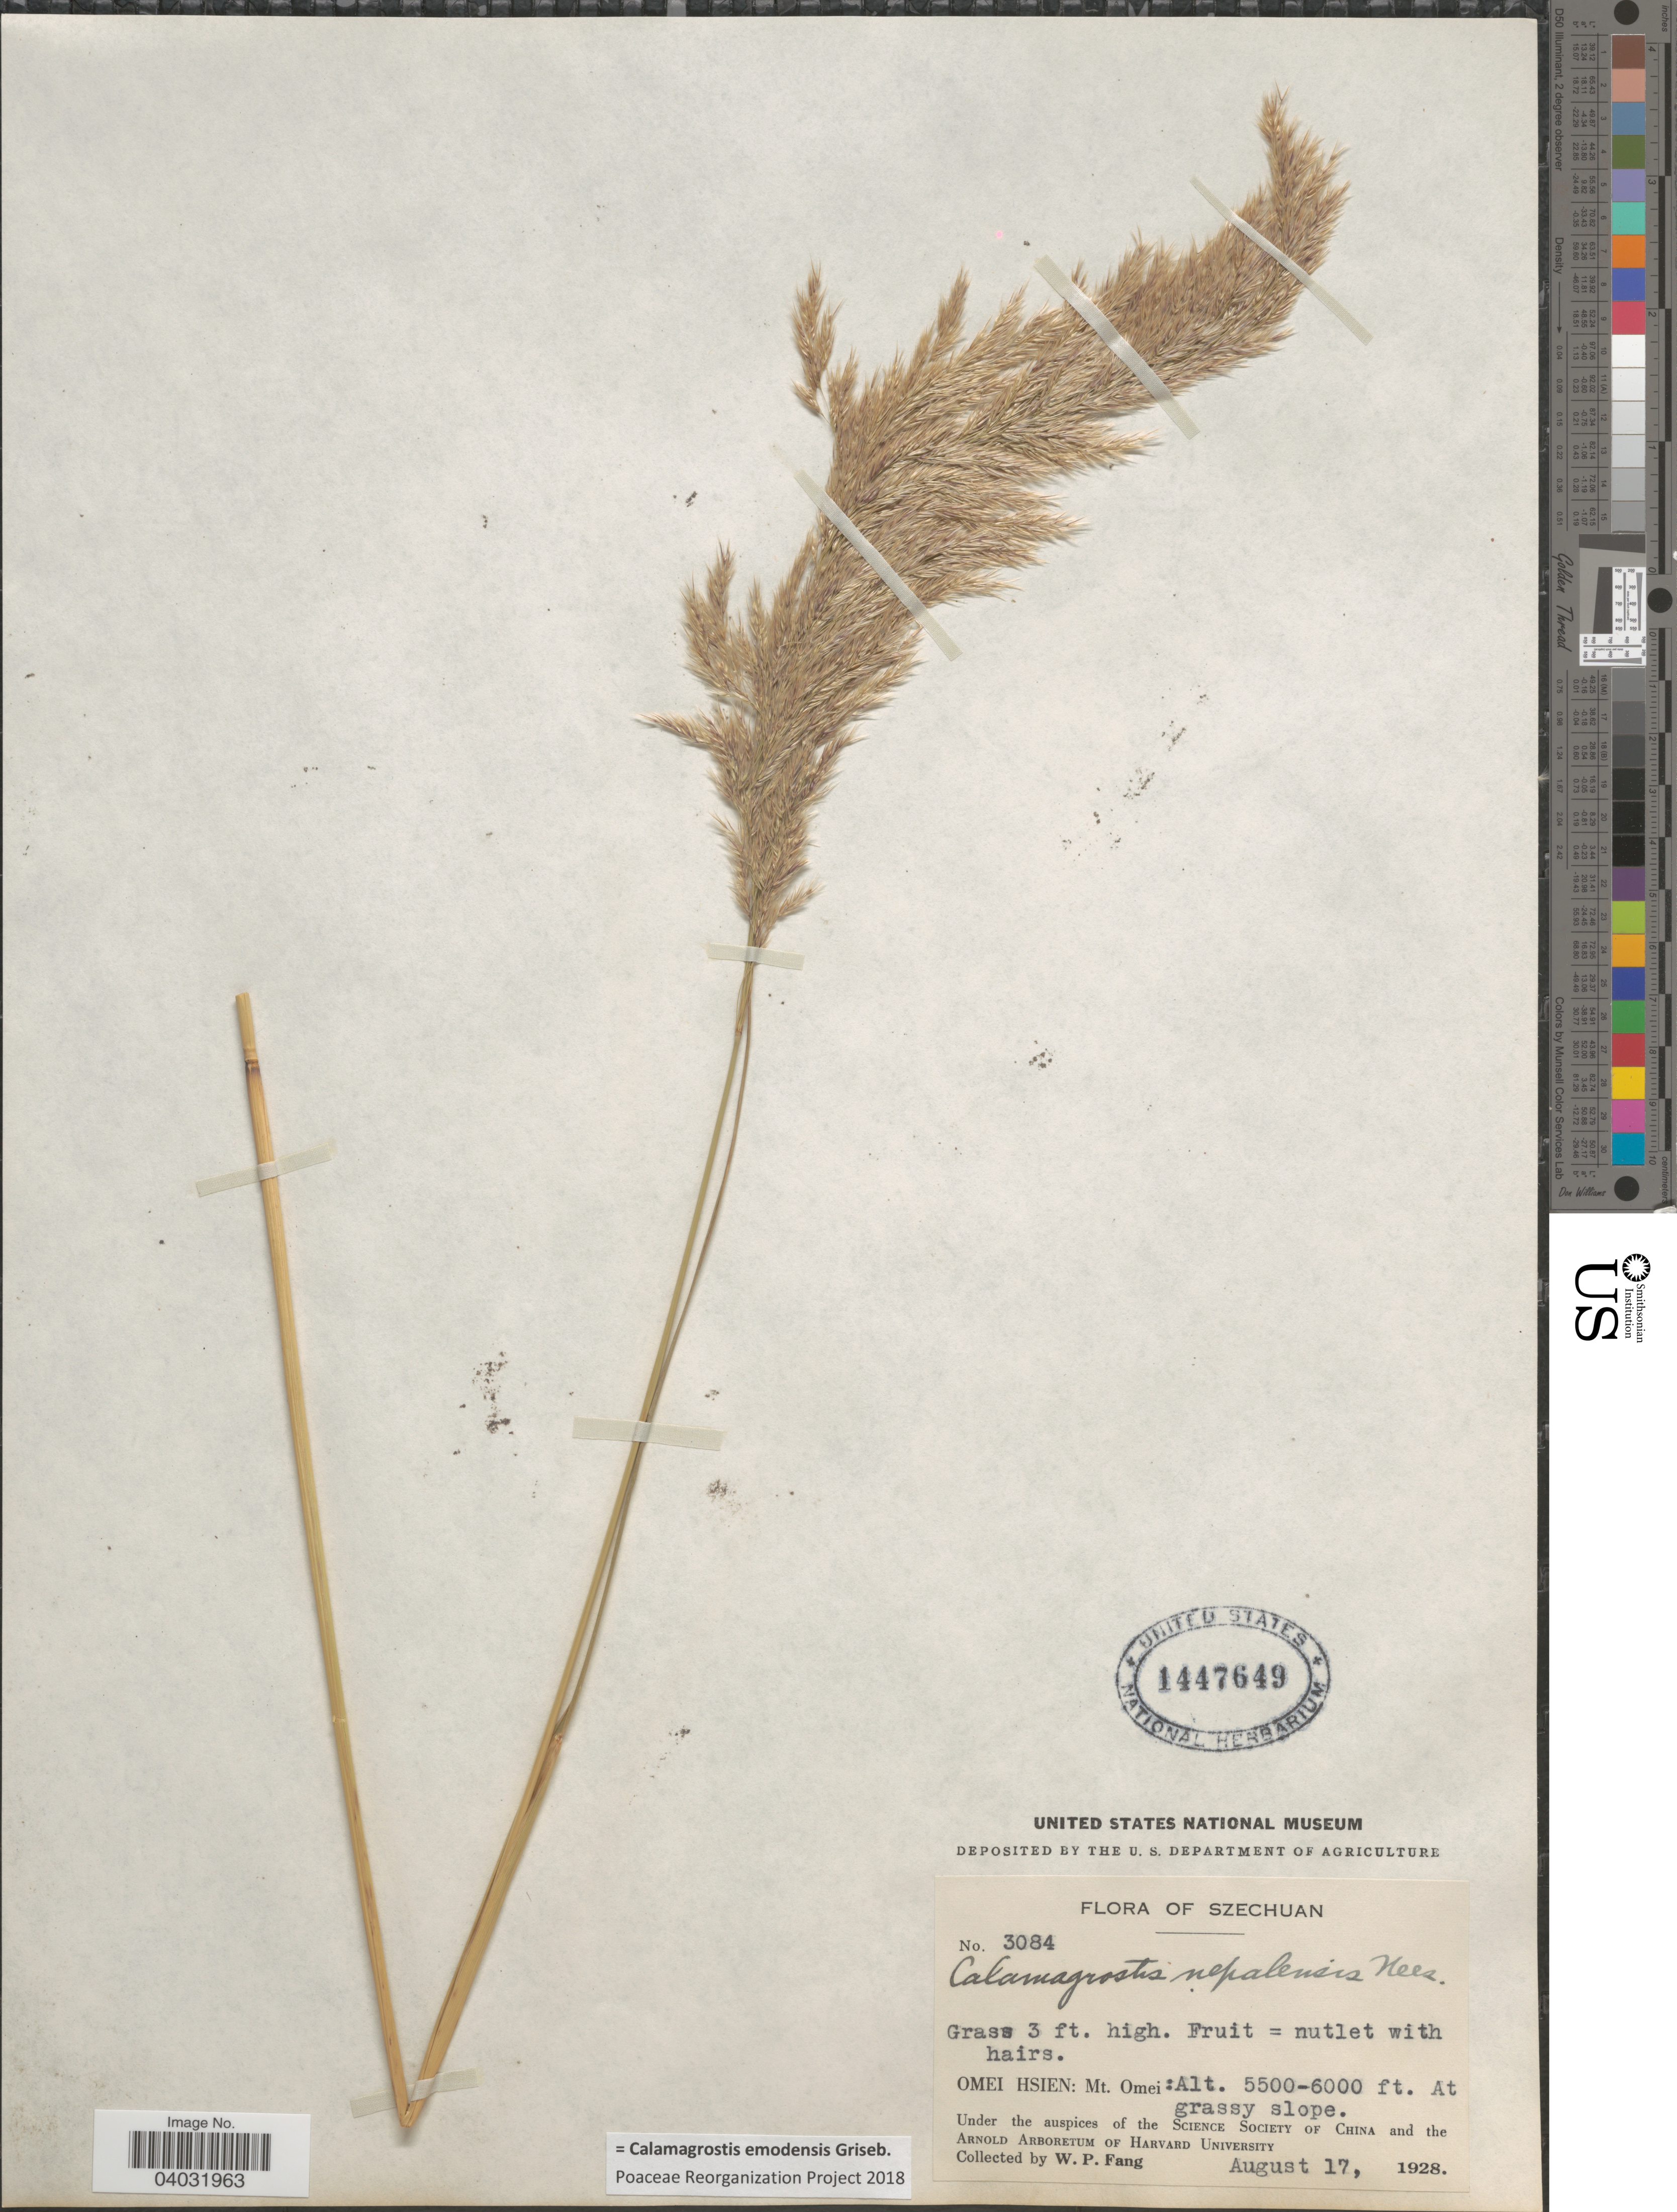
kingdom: Plantae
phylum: Tracheophyta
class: Liliopsida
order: Poales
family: Poaceae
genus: Calamagrostis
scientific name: Calamagrostis emodensis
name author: Griseb.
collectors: W. P. Fang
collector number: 3084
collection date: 1928-08-17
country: China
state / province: Sichuan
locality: Szechuan. Omei Hsien: Mt. Omei. Grassy slope.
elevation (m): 1676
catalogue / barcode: US 1447649